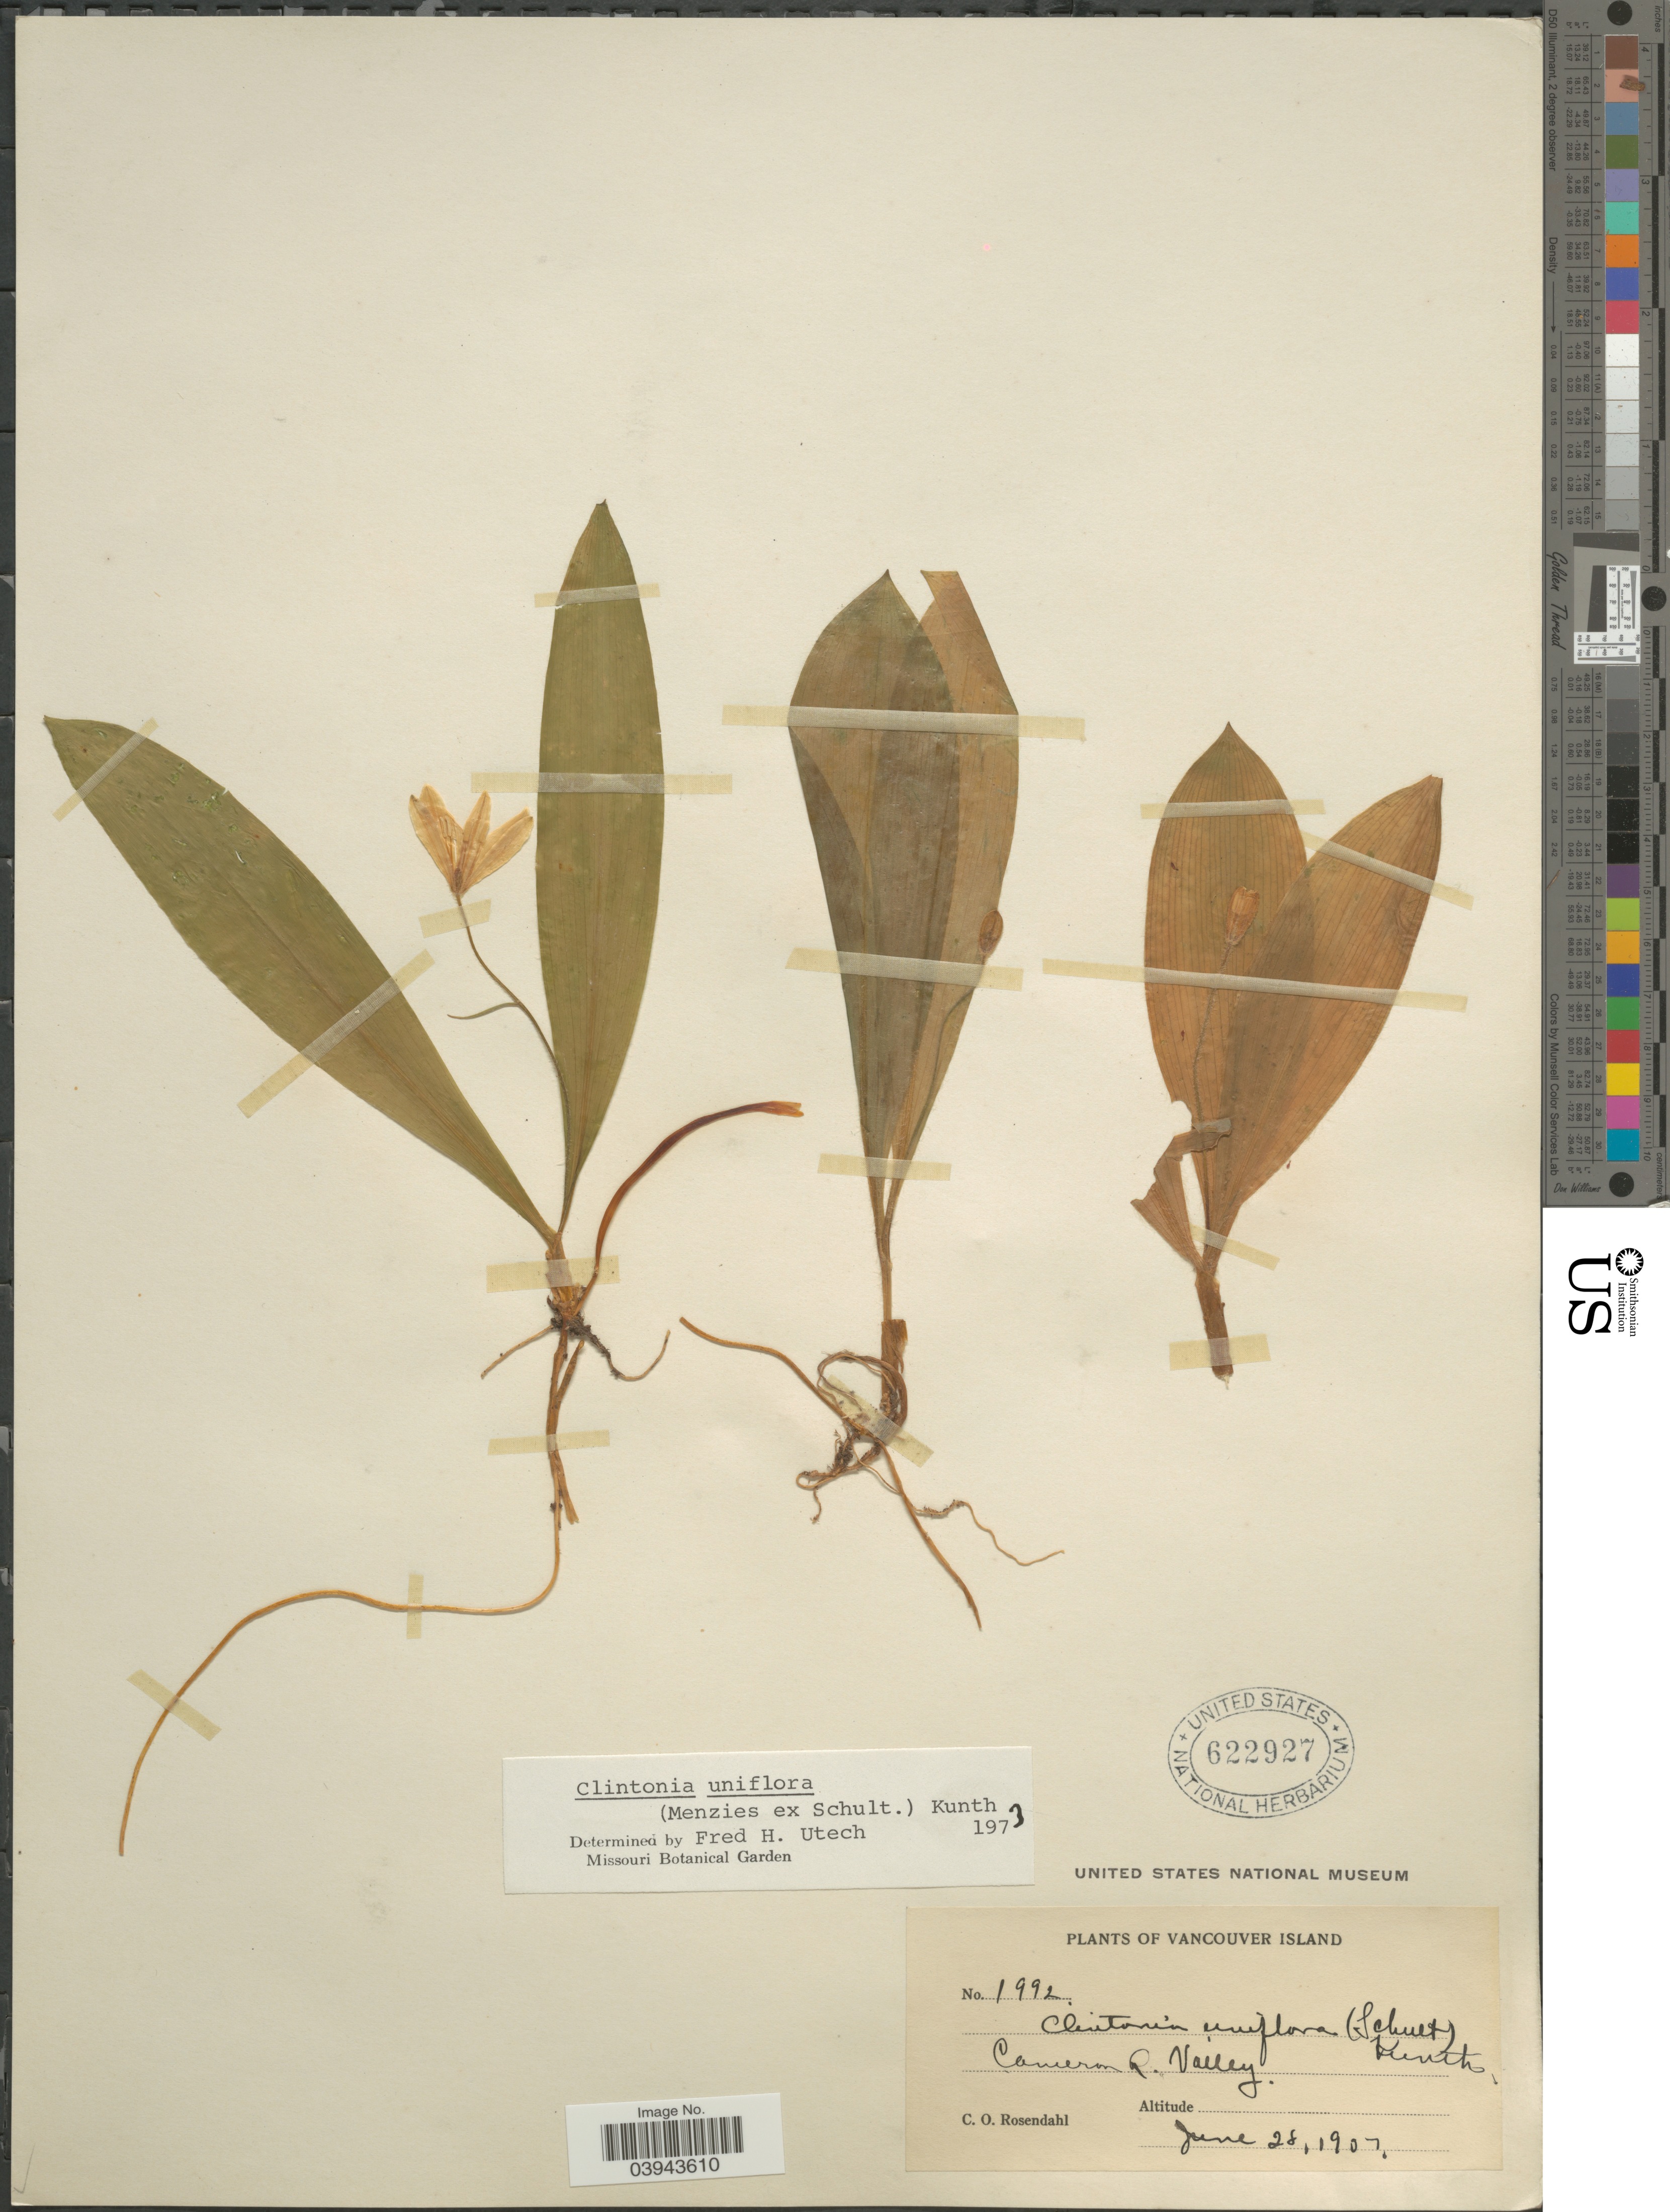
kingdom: Plantae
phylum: Tracheophyta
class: Liliopsida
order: Liliales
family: Liliaceae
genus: Clintonia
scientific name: Clintonia uniflora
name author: Kunth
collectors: C. O. Rosendahl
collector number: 1992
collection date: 1907-06-28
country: Canada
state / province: British Columbia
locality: Vancouver Island. Cameron R. Valley.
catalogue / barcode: US 622927